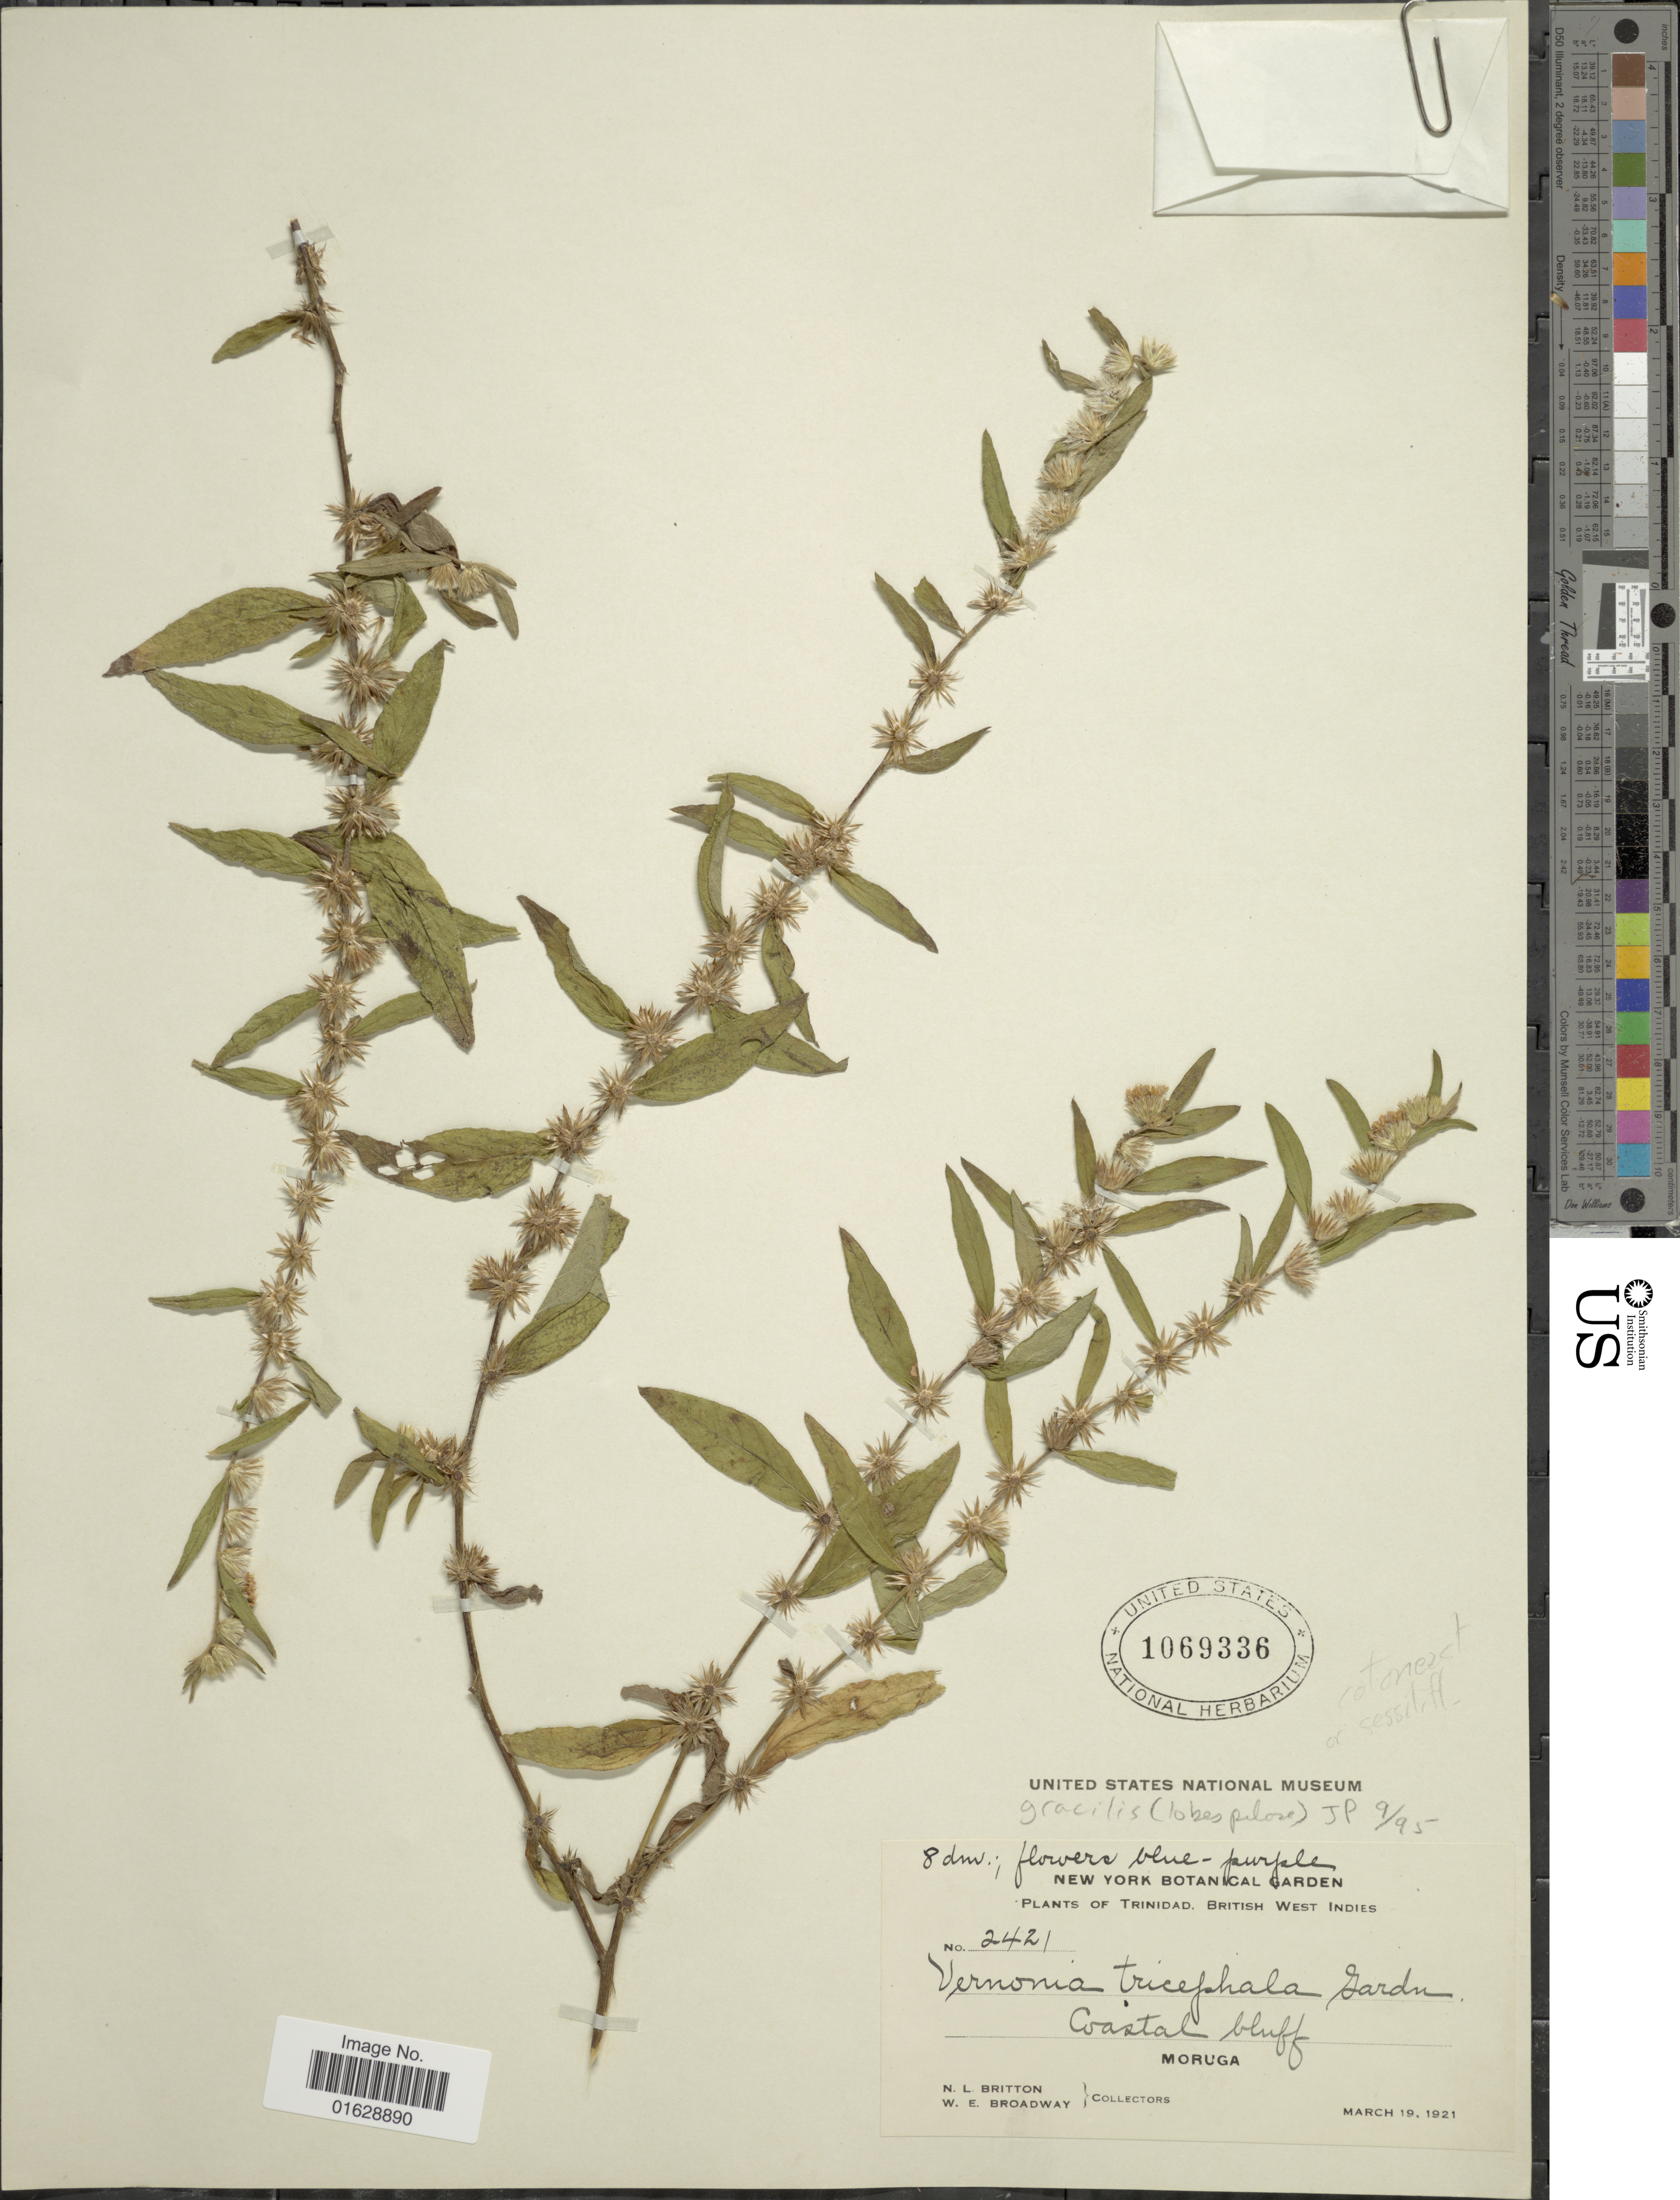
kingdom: Plantae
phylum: Tracheophyta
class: Magnoliopsida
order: Asterales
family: Asteraceae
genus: Lepidaploa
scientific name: Lepidaploa gracilis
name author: (Kunth) H. Rob.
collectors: N. Britton & W. E. Broadway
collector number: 2421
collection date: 1921-03-19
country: Trinidad and Tobago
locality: Trinidad, British West Indies. Moruga. Coastal bluff.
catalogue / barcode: US 1069336